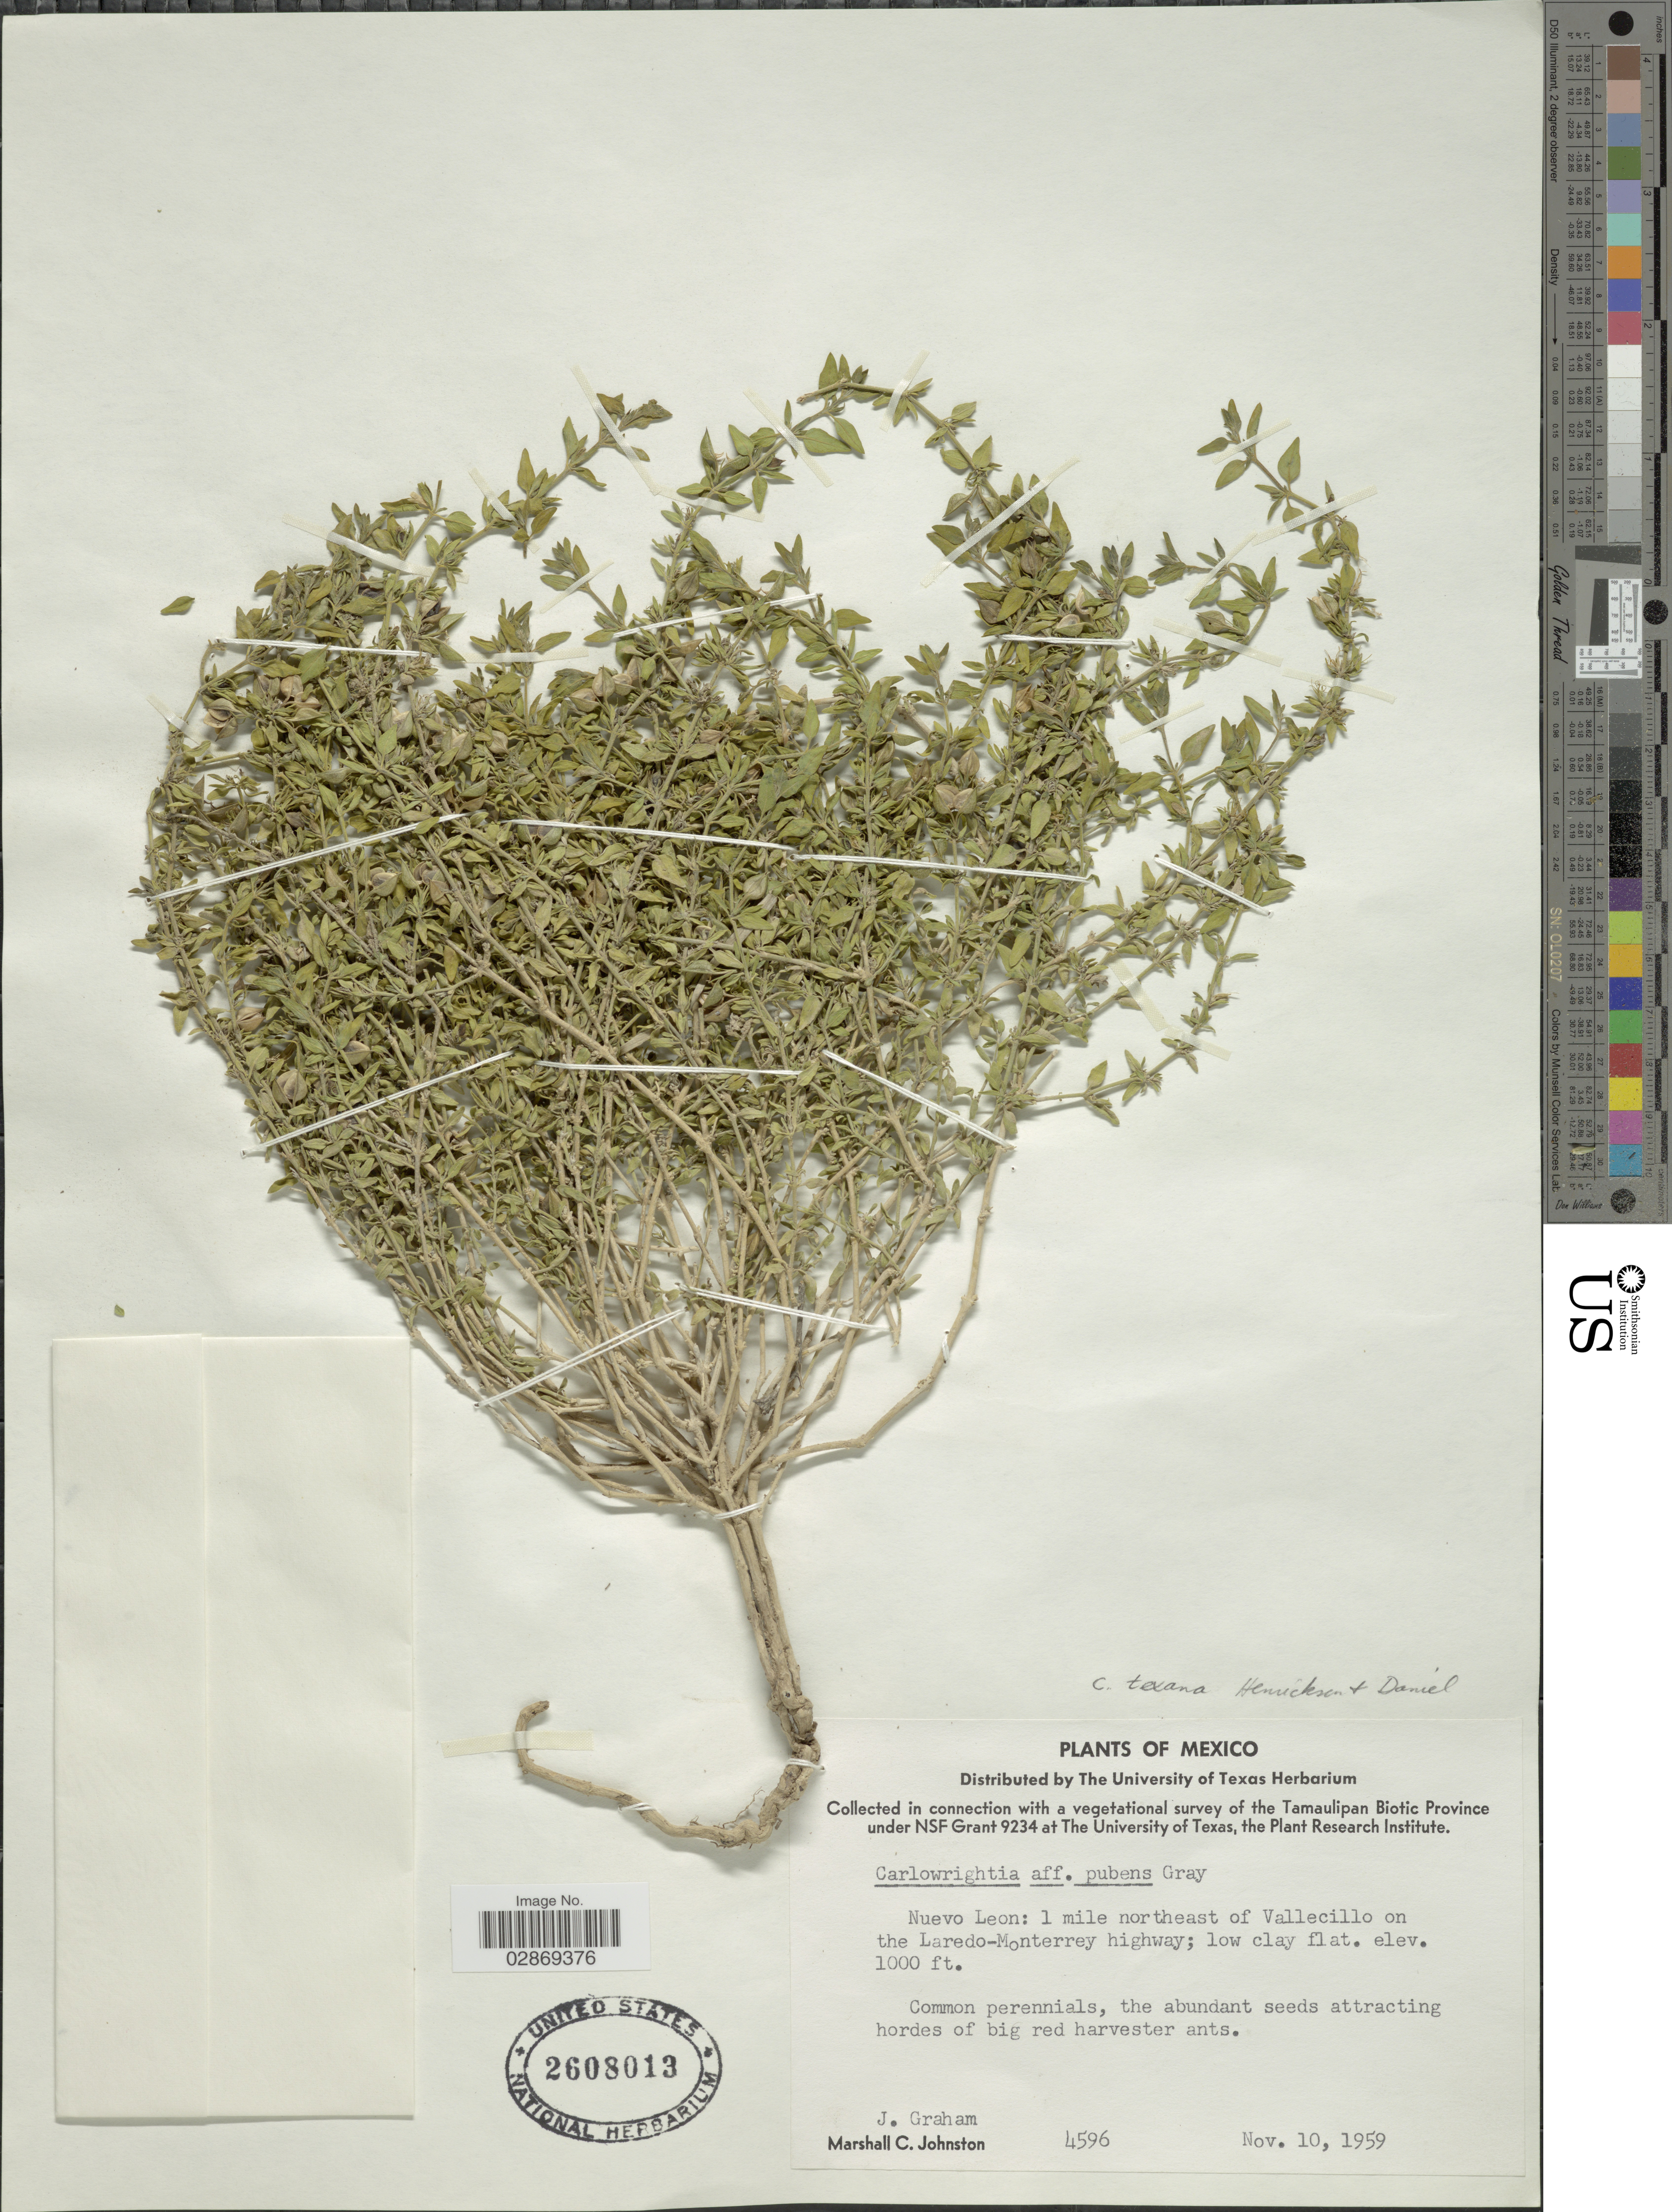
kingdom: Plantae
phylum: Tracheophyta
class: Magnoliopsida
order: Lamiales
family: Acanthaceae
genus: Carlowrightia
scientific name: Carlowrightia texana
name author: Henrickson & T.F. Daniel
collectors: J. Graham & M. Johnston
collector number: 4596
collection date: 1959-11-10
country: Mexico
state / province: Nuevo León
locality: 1 mile northeast of Vallecillo on the Laredo-Monterrey highway.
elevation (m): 305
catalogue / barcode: US 2608013